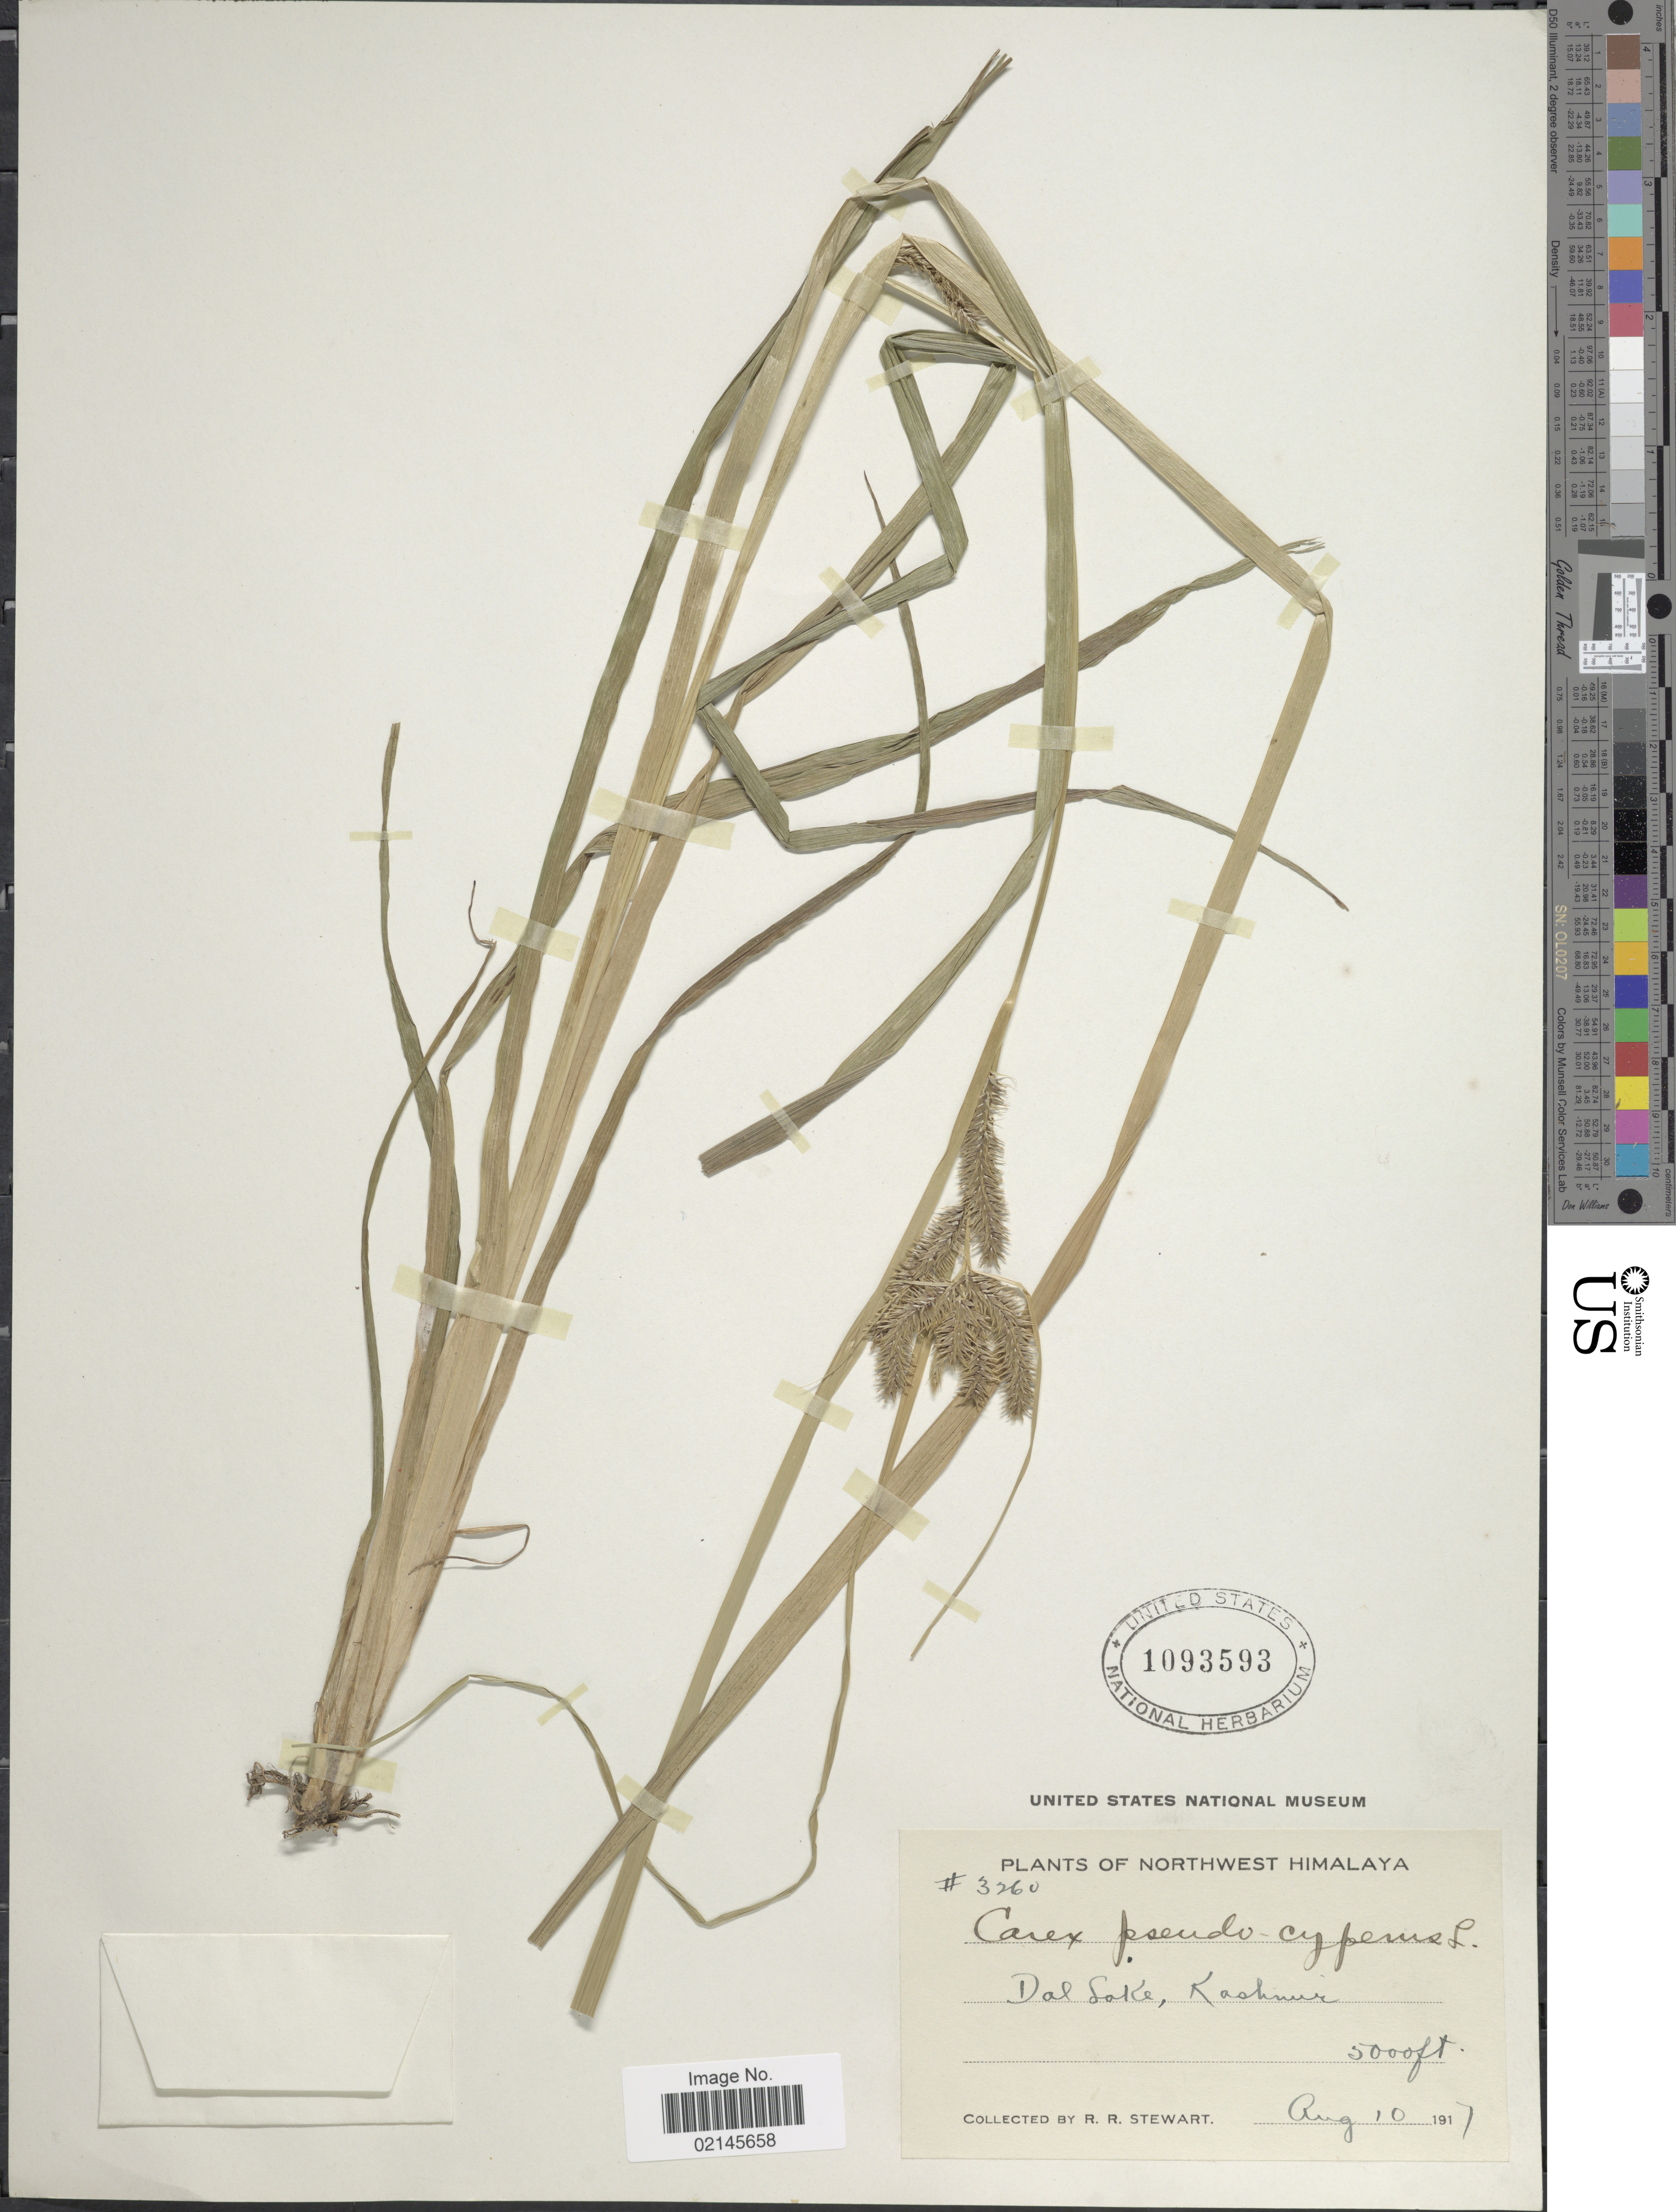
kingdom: Plantae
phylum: Tracheophyta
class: Liliopsida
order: Poales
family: Cyperaceae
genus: Carex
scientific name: Carex pseudocyperus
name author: L.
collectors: R. R. Stewart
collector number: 3260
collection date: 1917-08-10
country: India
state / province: Jammu and Kashmir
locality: Northwest Himalaya, Dal Soke, Kashmir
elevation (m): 1524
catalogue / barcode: US 1093593